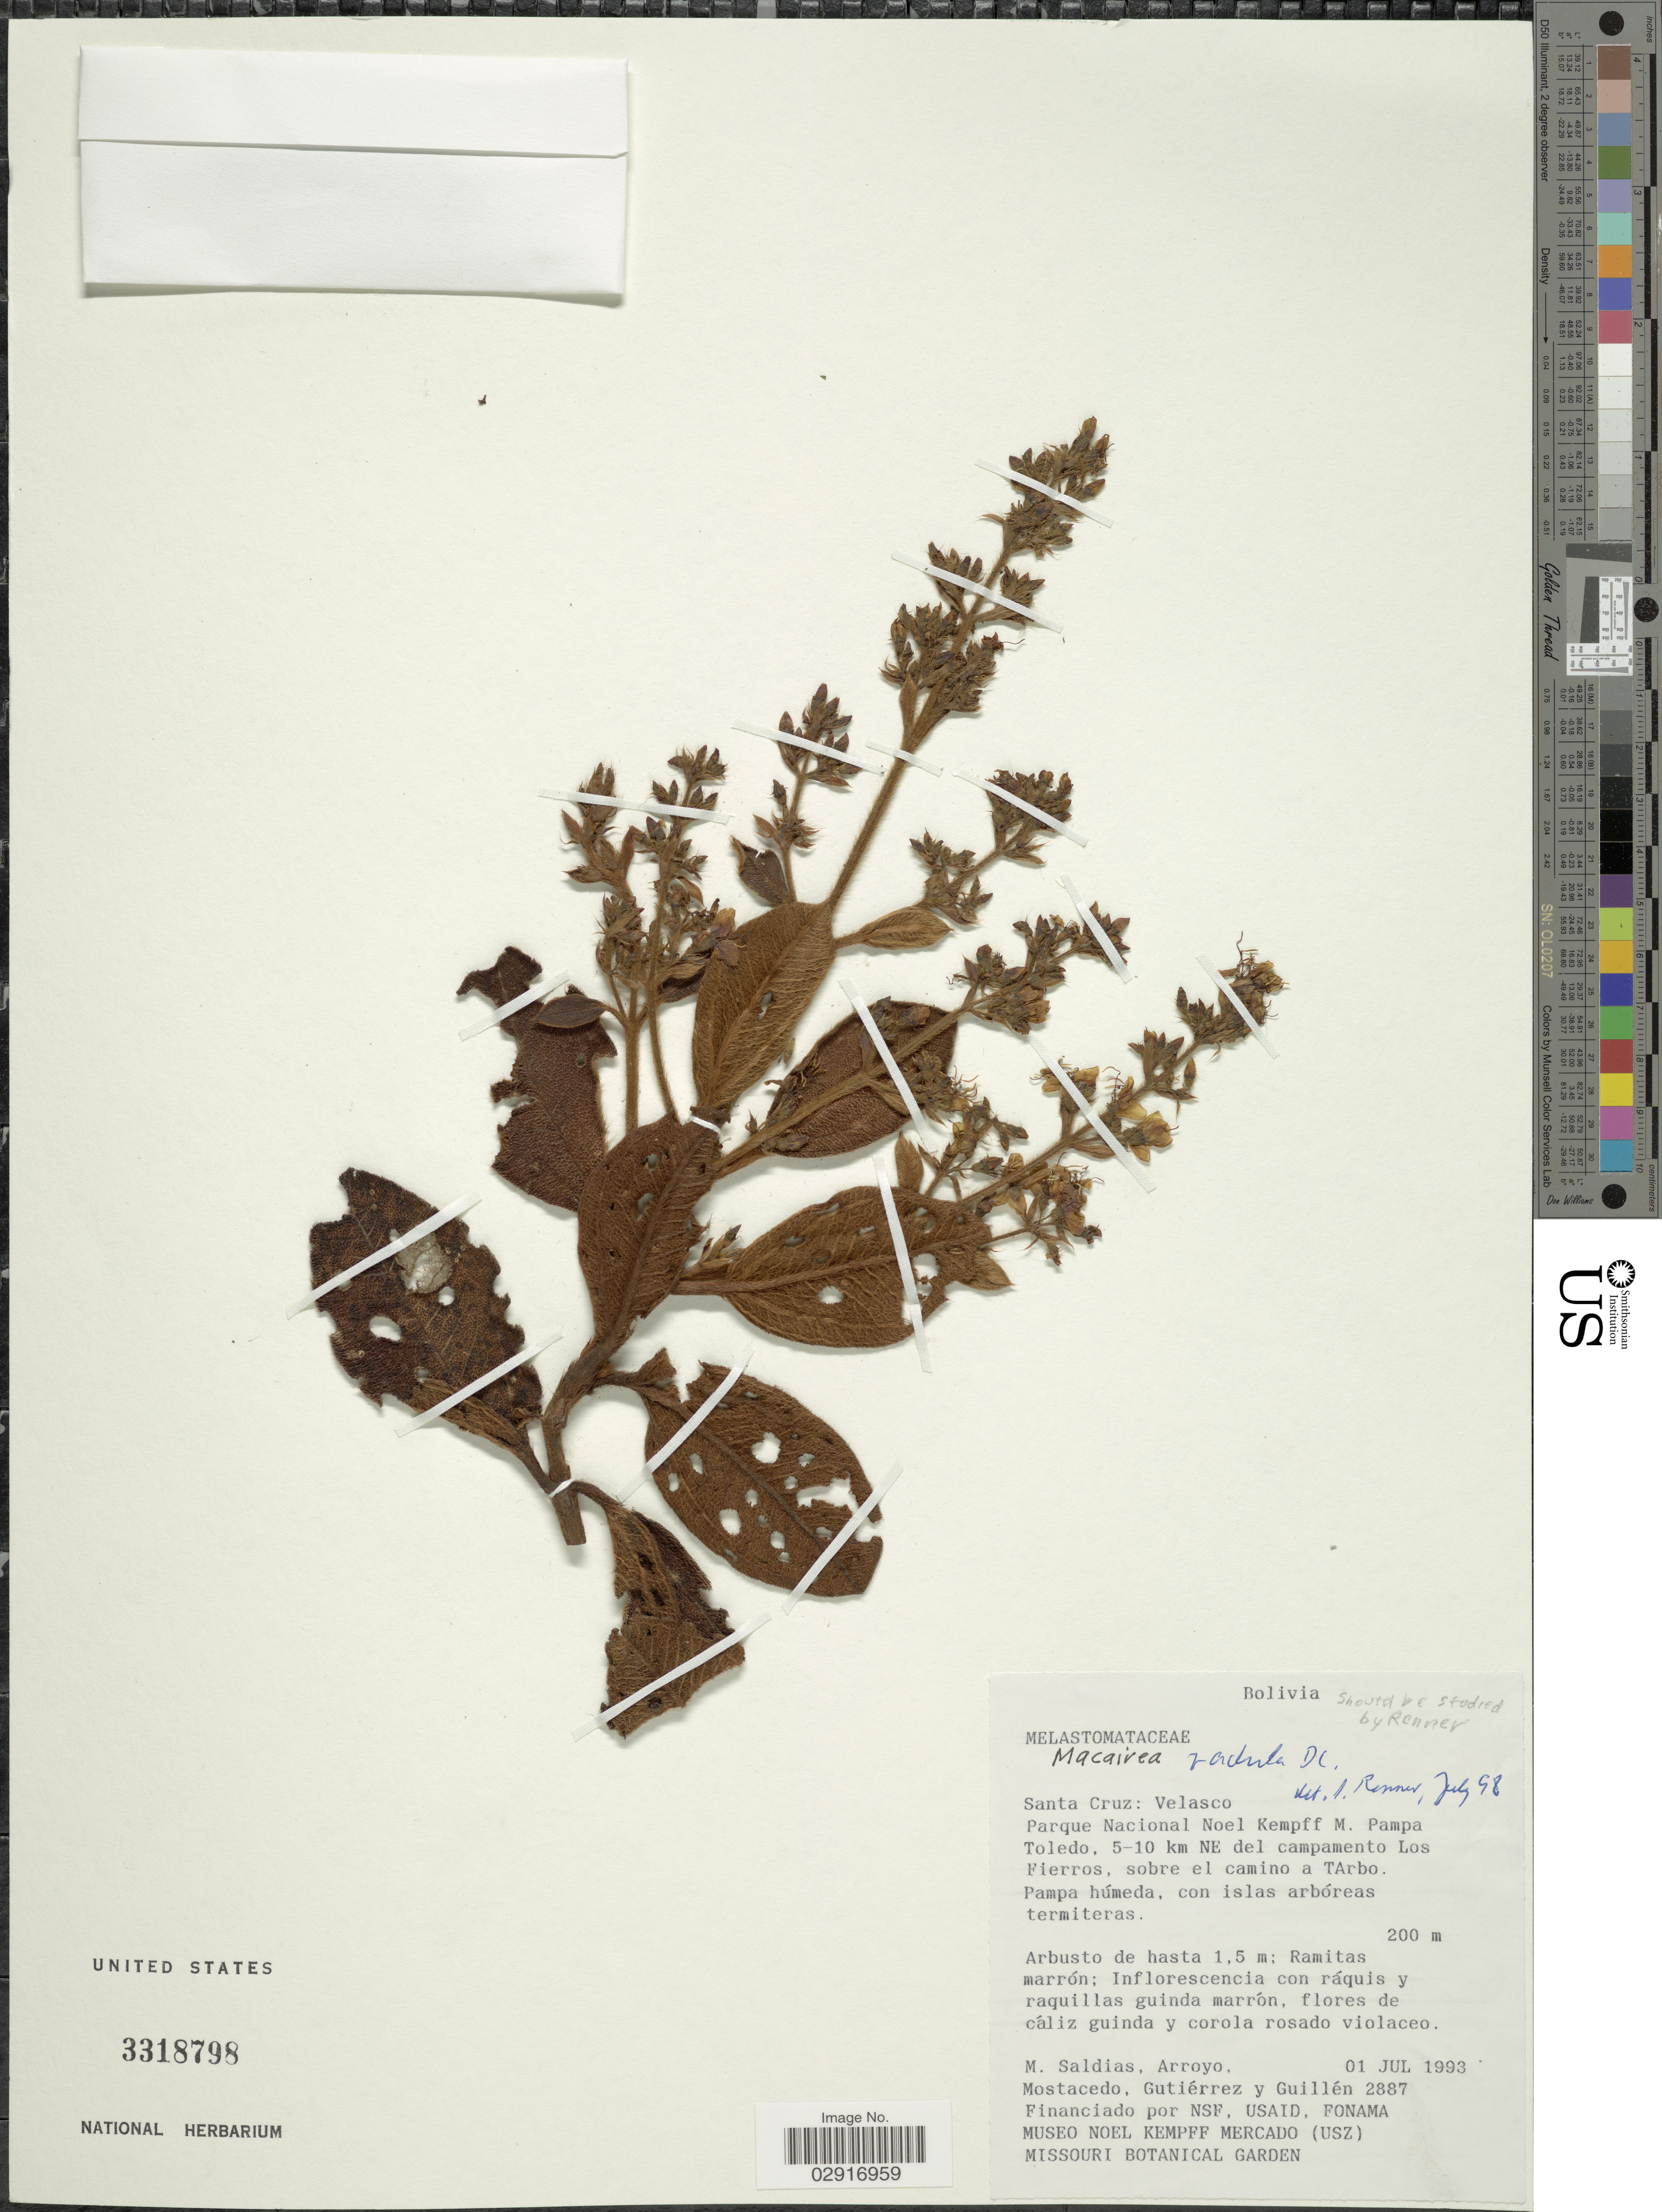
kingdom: Plantae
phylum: Tracheophyta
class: Magnoliopsida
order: Myrtales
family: Melastomataceae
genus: Macairea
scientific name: Macairea radula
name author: (Bonpl.) DC.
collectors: M. Saldias, Arroyo, --, Mostacedo, --, Gutiérrez, -- & -- Guillen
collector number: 2887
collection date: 1993-07-01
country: Bolivia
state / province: Santa Cruz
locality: Velasco. Parque Nacional Noel Kempff M. Pampa Toledo, 5-10 km NE del campamento Los Fierros, sobre el camino a Tarbo.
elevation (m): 200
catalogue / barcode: US 3318798